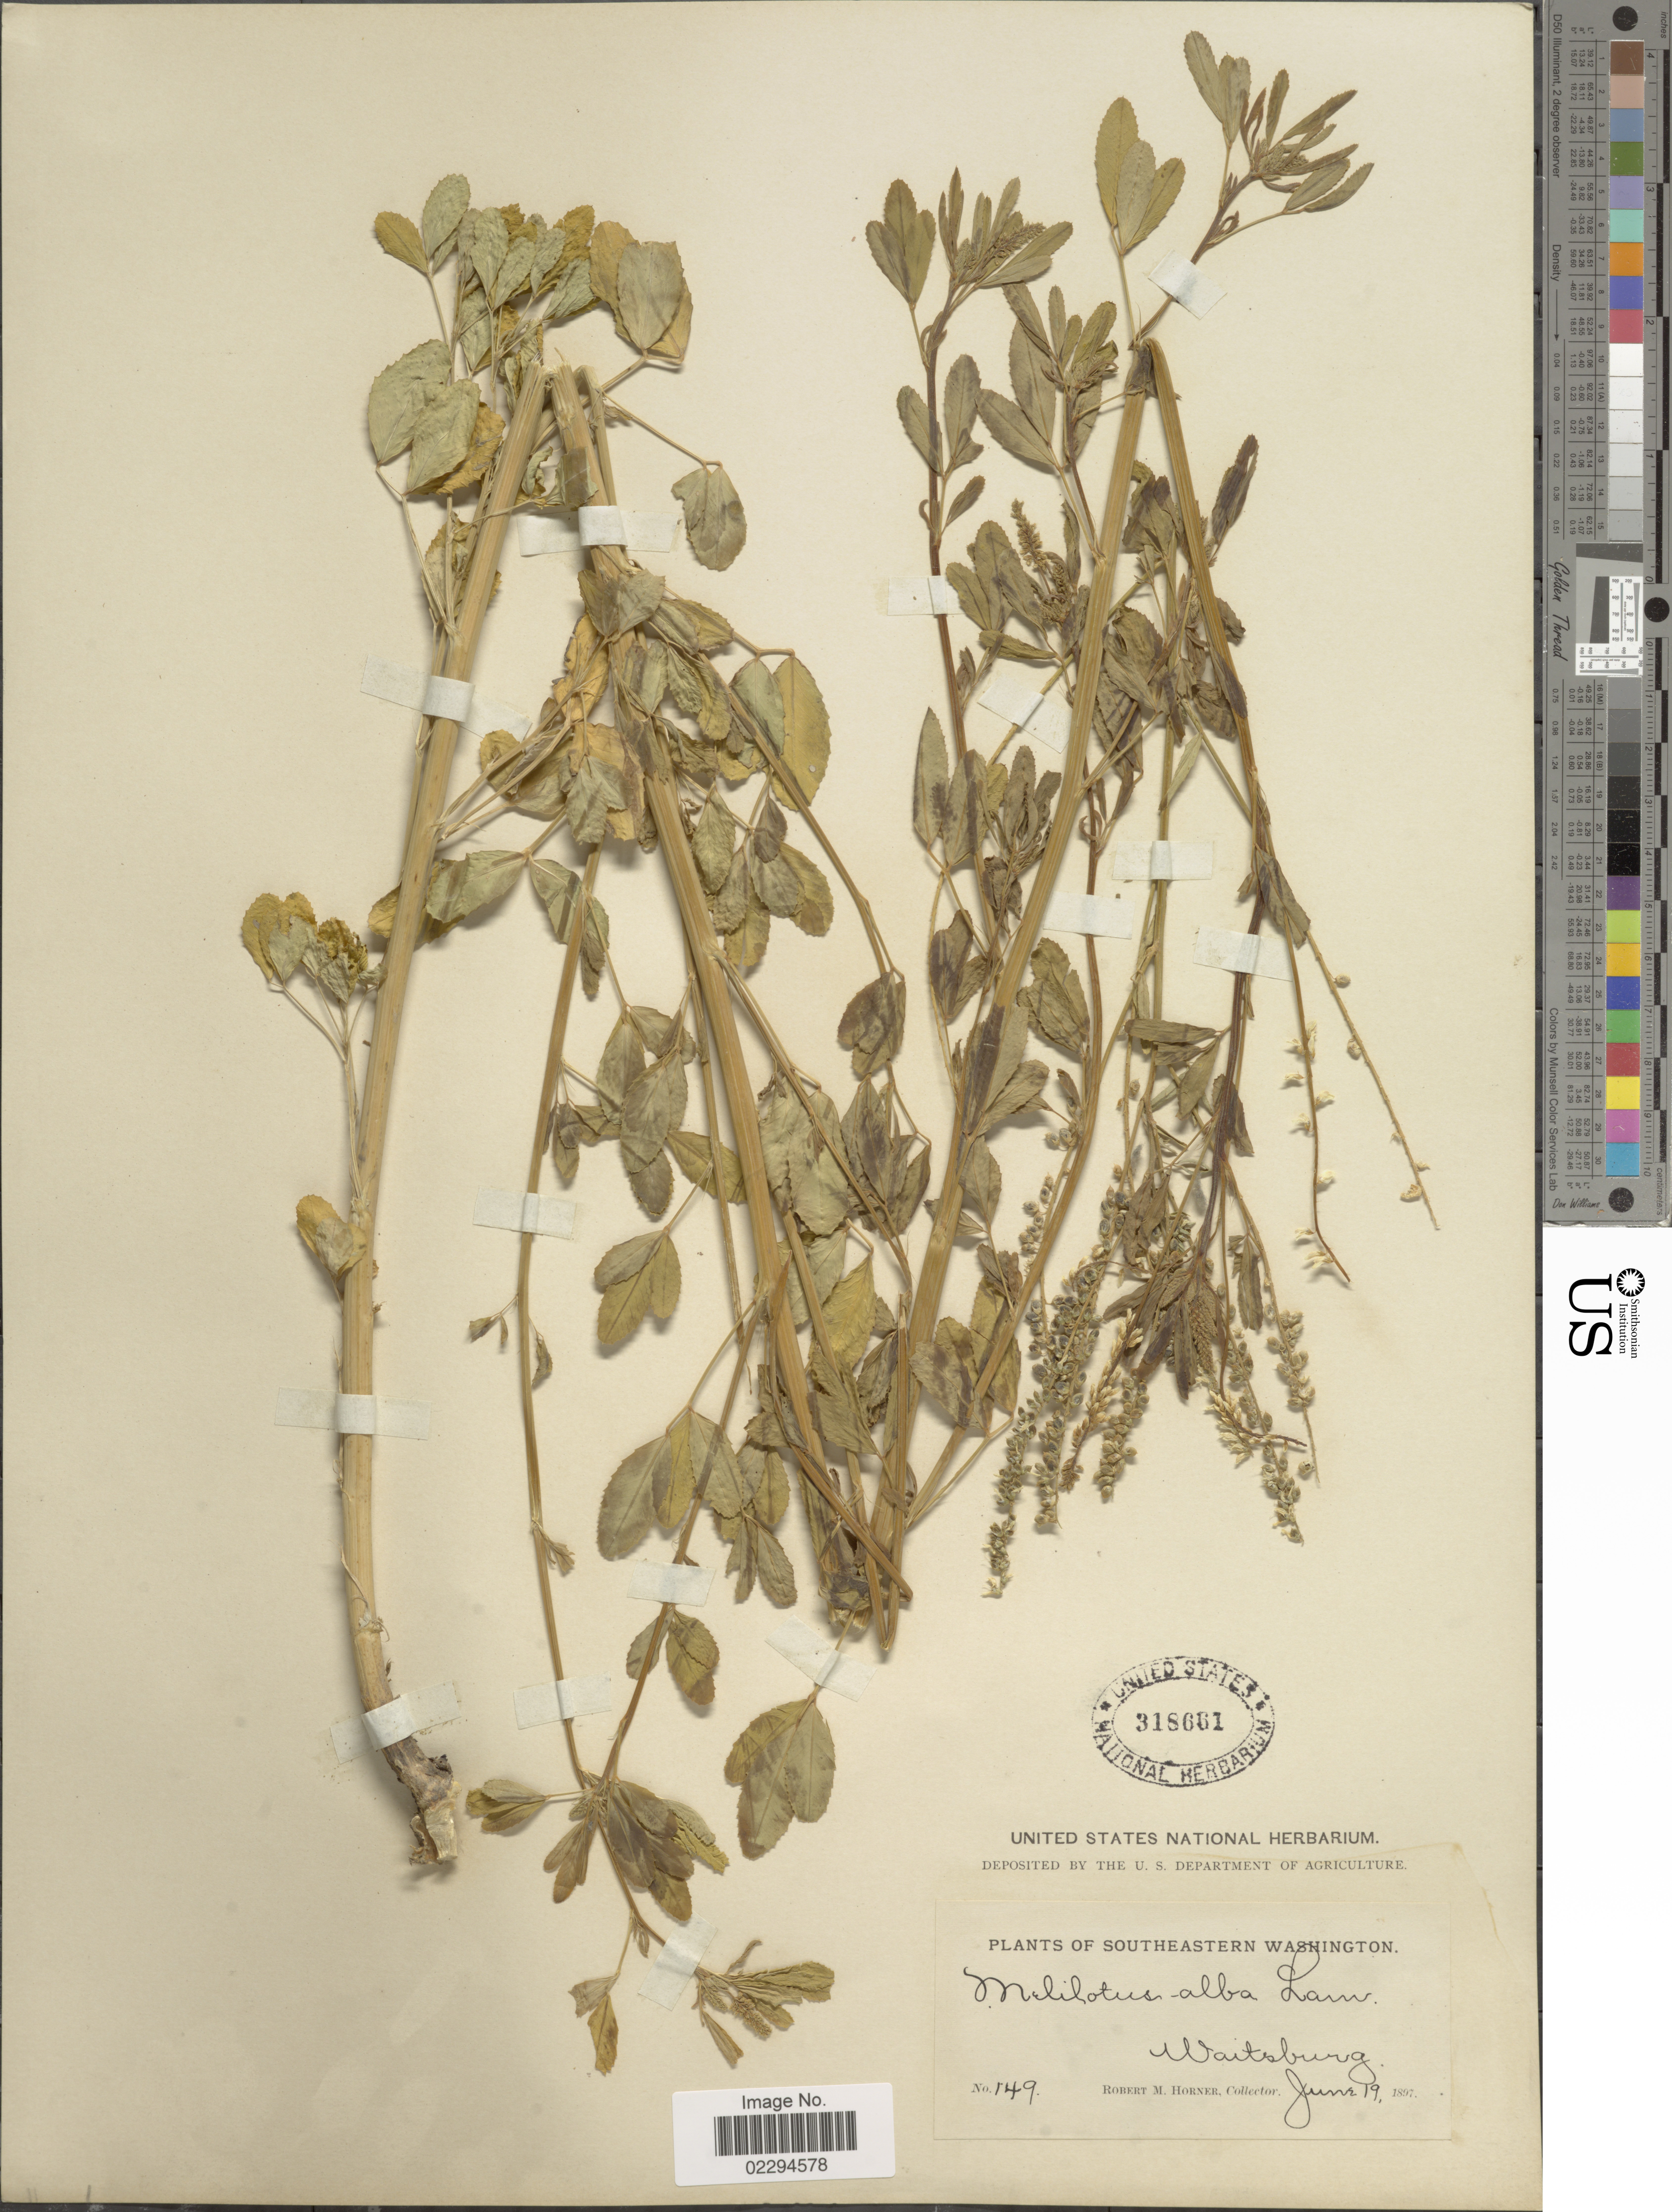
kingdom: Plantae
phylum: Tracheophyta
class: Magnoliopsida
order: Fabales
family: Fabaceae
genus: Melilotus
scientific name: Melilotus albus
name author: Medik.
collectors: R. Horner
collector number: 149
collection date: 1897-06-19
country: United States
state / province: Washington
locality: Southeastern Washington. Waitsburg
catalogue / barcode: US 3618661